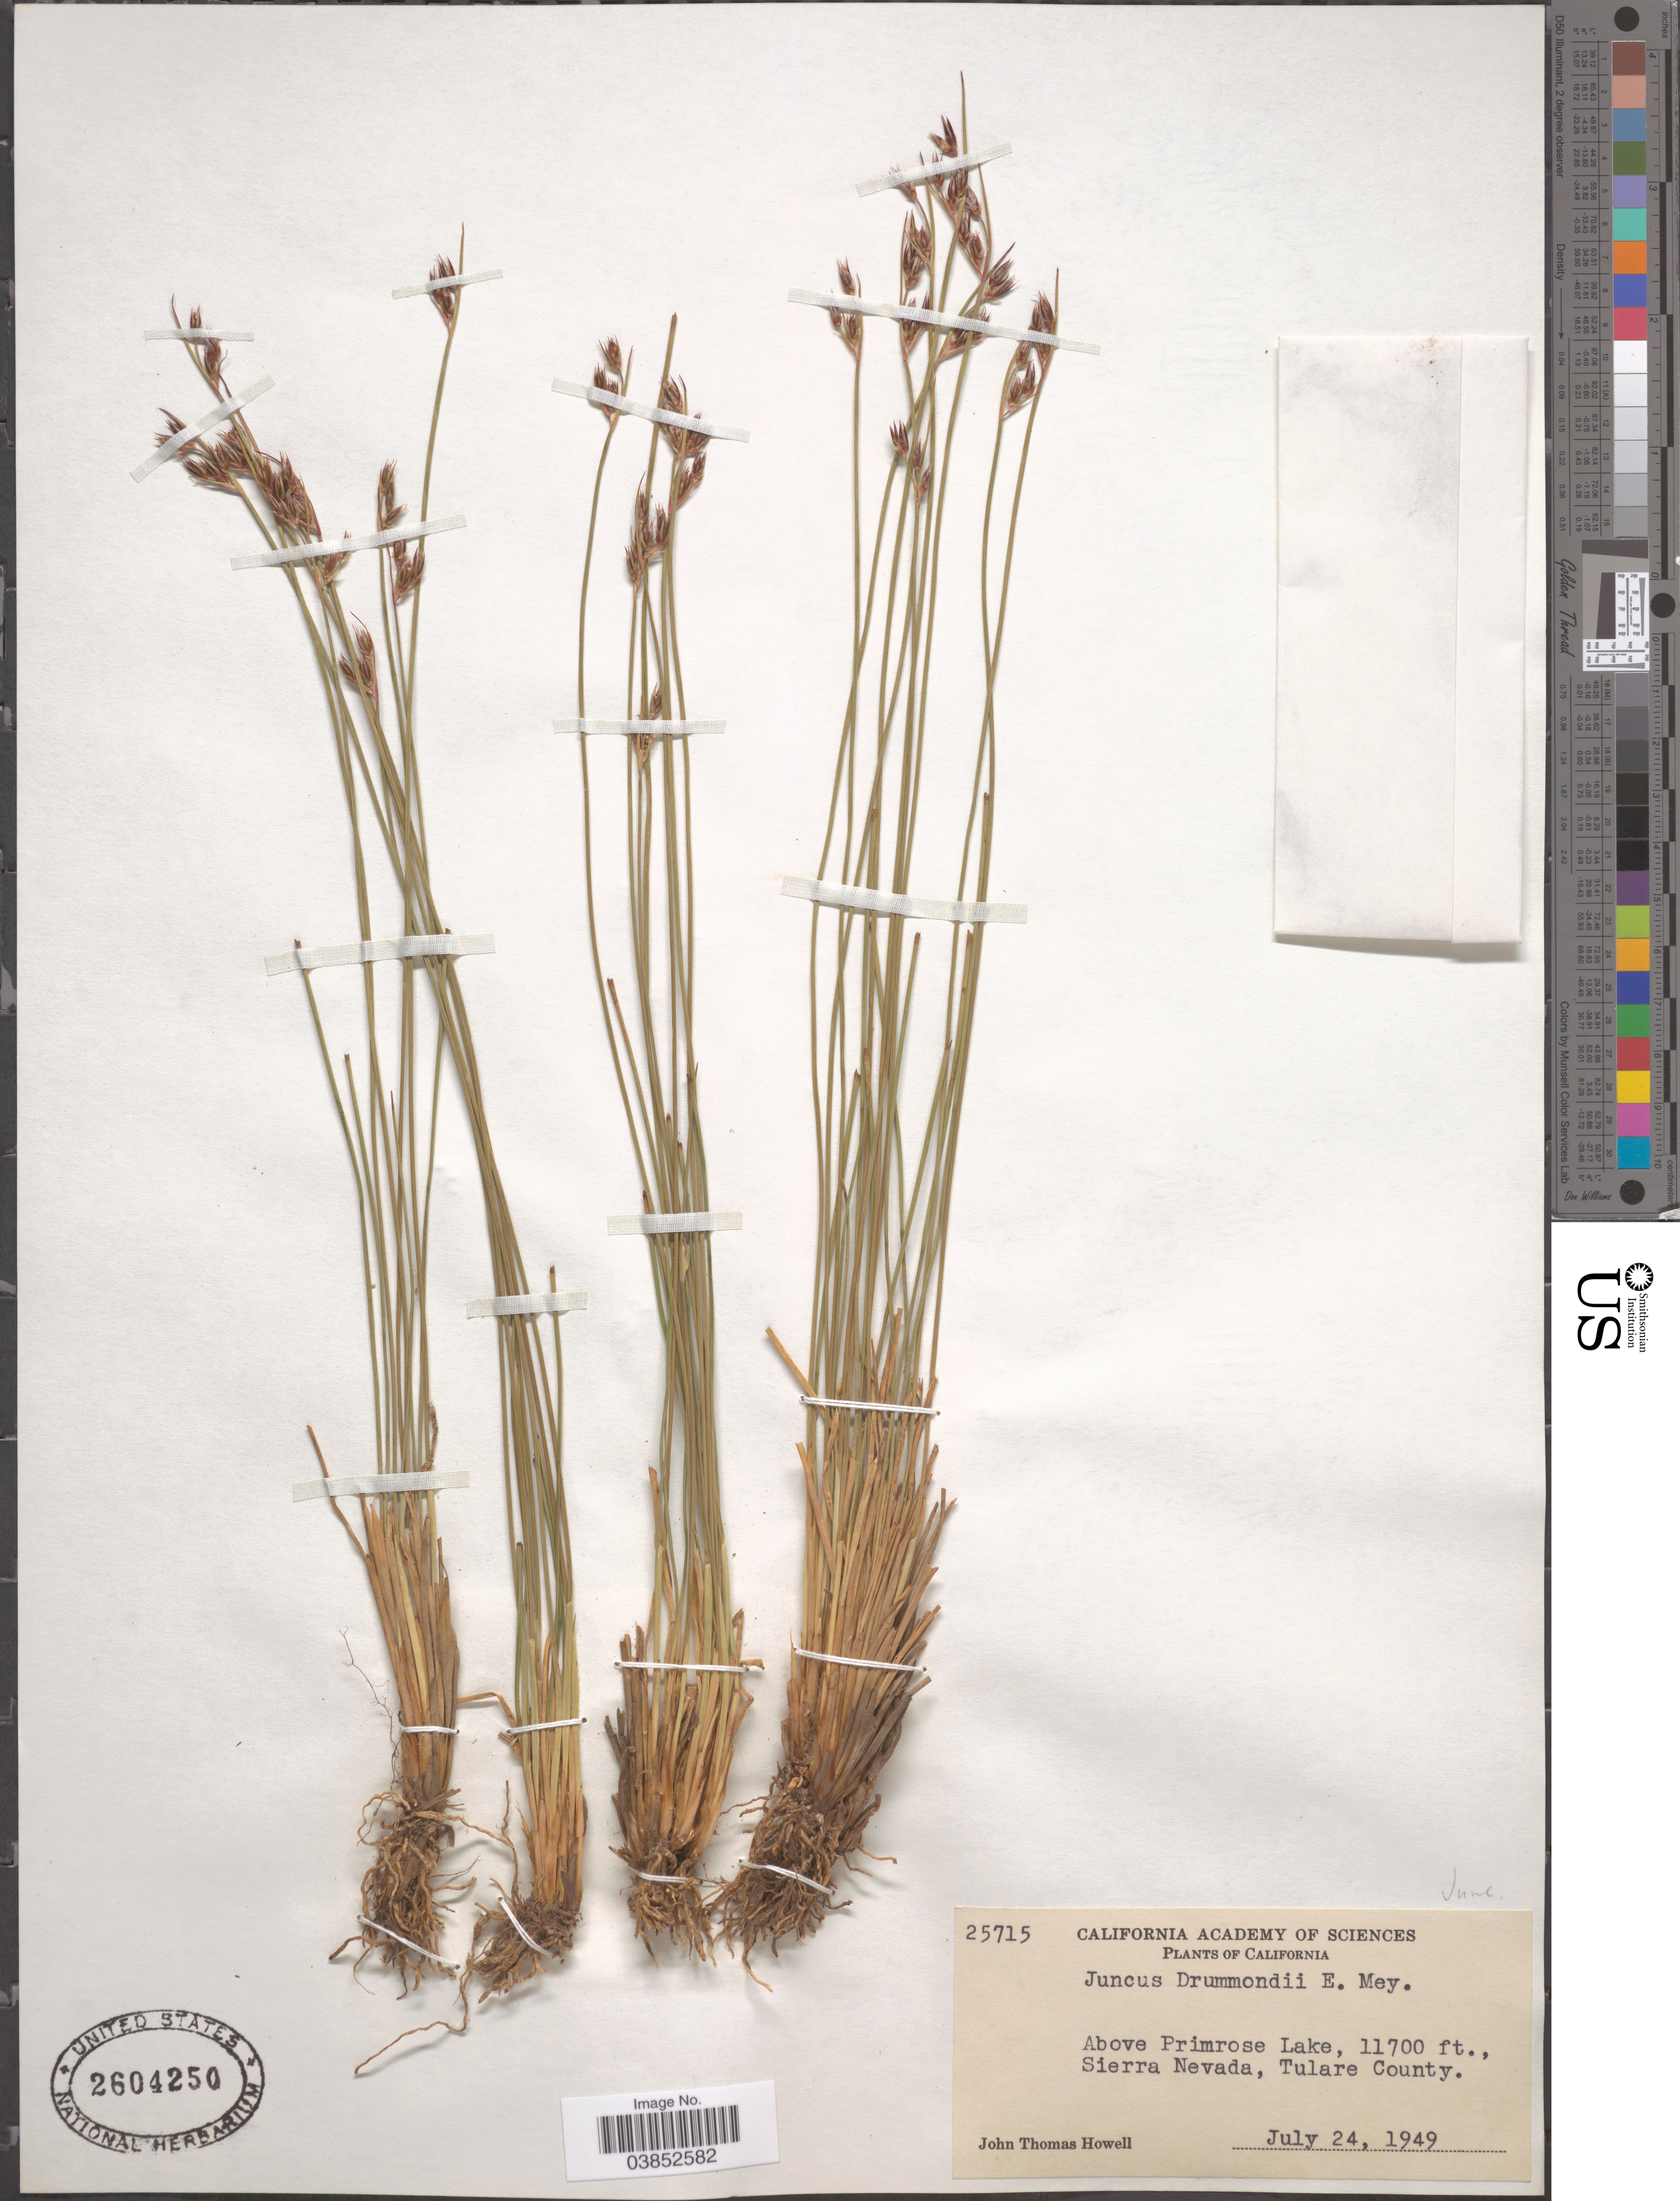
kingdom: Plantae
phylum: Tracheophyta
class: Liliopsida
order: Poales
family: Juncaceae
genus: Juncus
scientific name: Juncus drummondii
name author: E. Mey.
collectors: J. T. Howell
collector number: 25715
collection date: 1949-07-24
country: United States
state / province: California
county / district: Tulare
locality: Above Primrose Lake, Sierra Nevada, Tulare County.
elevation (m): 3566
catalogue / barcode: US 2604250